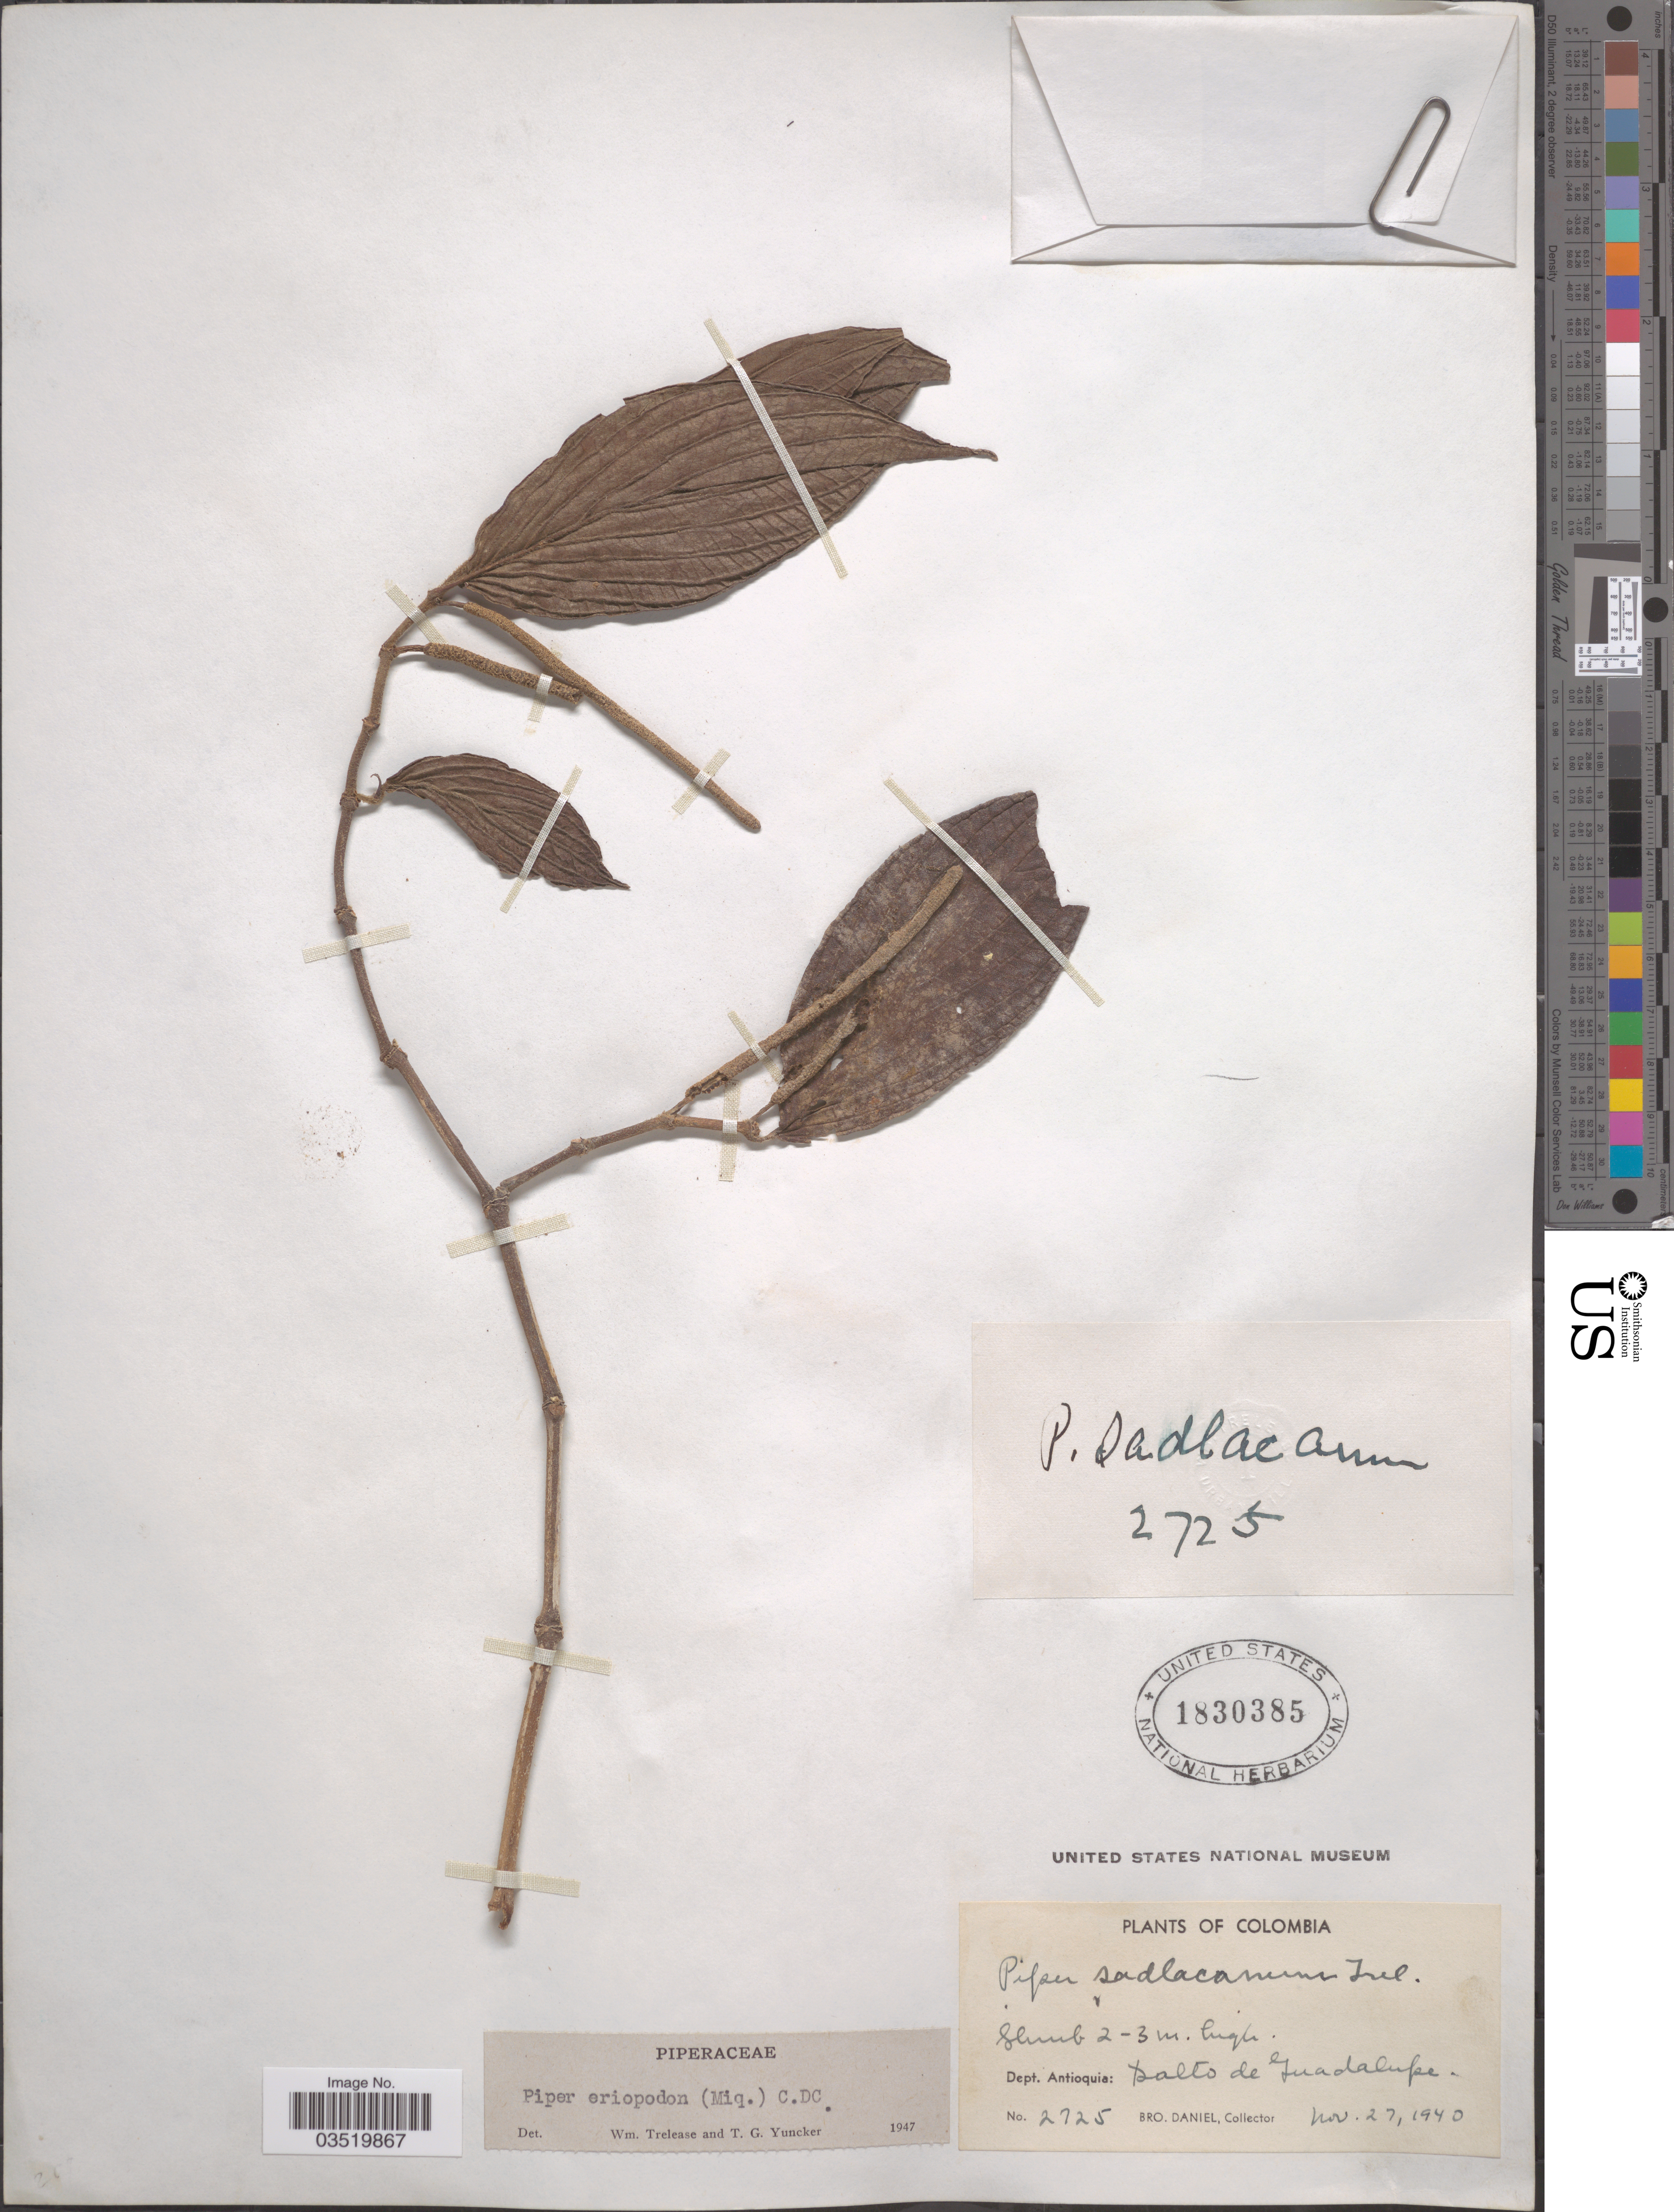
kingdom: Plantae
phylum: Tracheophyta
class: Magnoliopsida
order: Piperales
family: Piperaceae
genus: Piper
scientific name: Piper eriopodon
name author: C. DC.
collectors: Bro. Daniel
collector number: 2725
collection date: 1940-11-27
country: Colombia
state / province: Antioquia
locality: Dept. Antioquia: Palto de Guadalupe.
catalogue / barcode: US 1830385